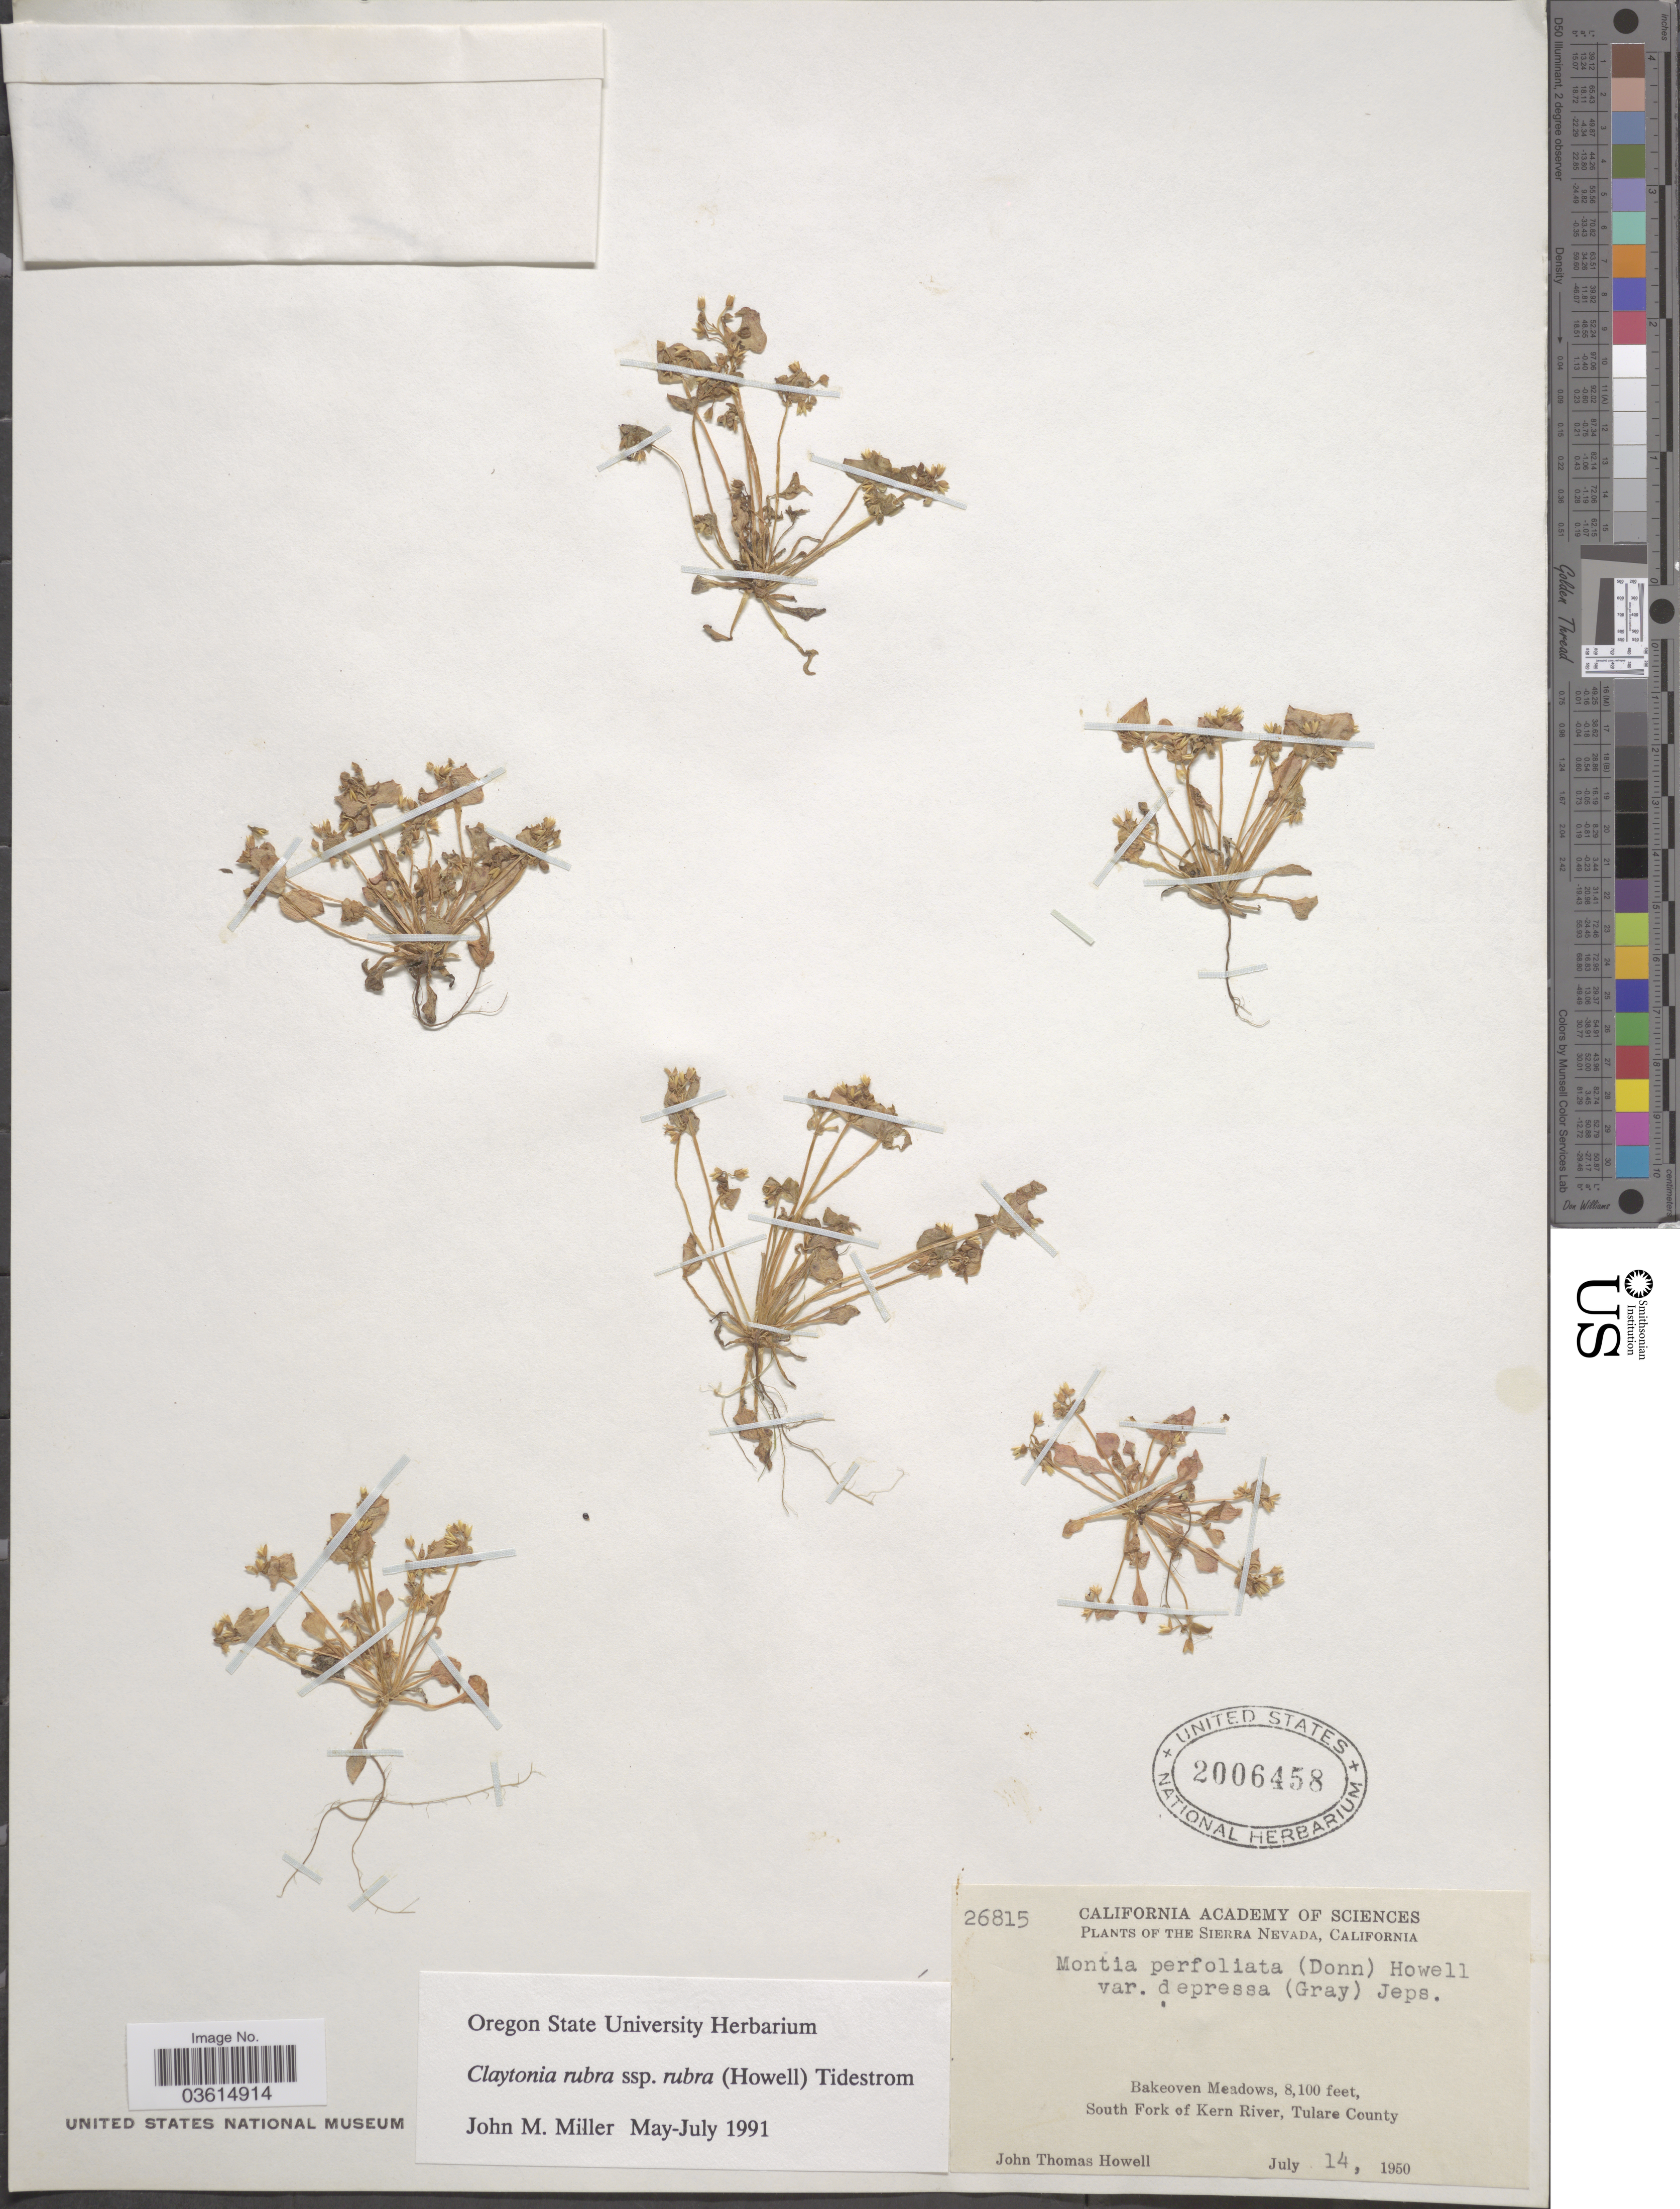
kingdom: Plantae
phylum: Tracheophyta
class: Magnoliopsida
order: Caryophyllales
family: Montiaceae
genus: Claytonia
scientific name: Claytonia rubra subsp. rubra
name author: (Howell) Tidestr.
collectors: J. T. Howell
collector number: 26815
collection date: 1950-07-14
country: United States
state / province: California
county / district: Tulare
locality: Sierra Nevada. Bakeoven Meadows. South Fork of Kern River, Tulare County.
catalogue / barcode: US 2006458